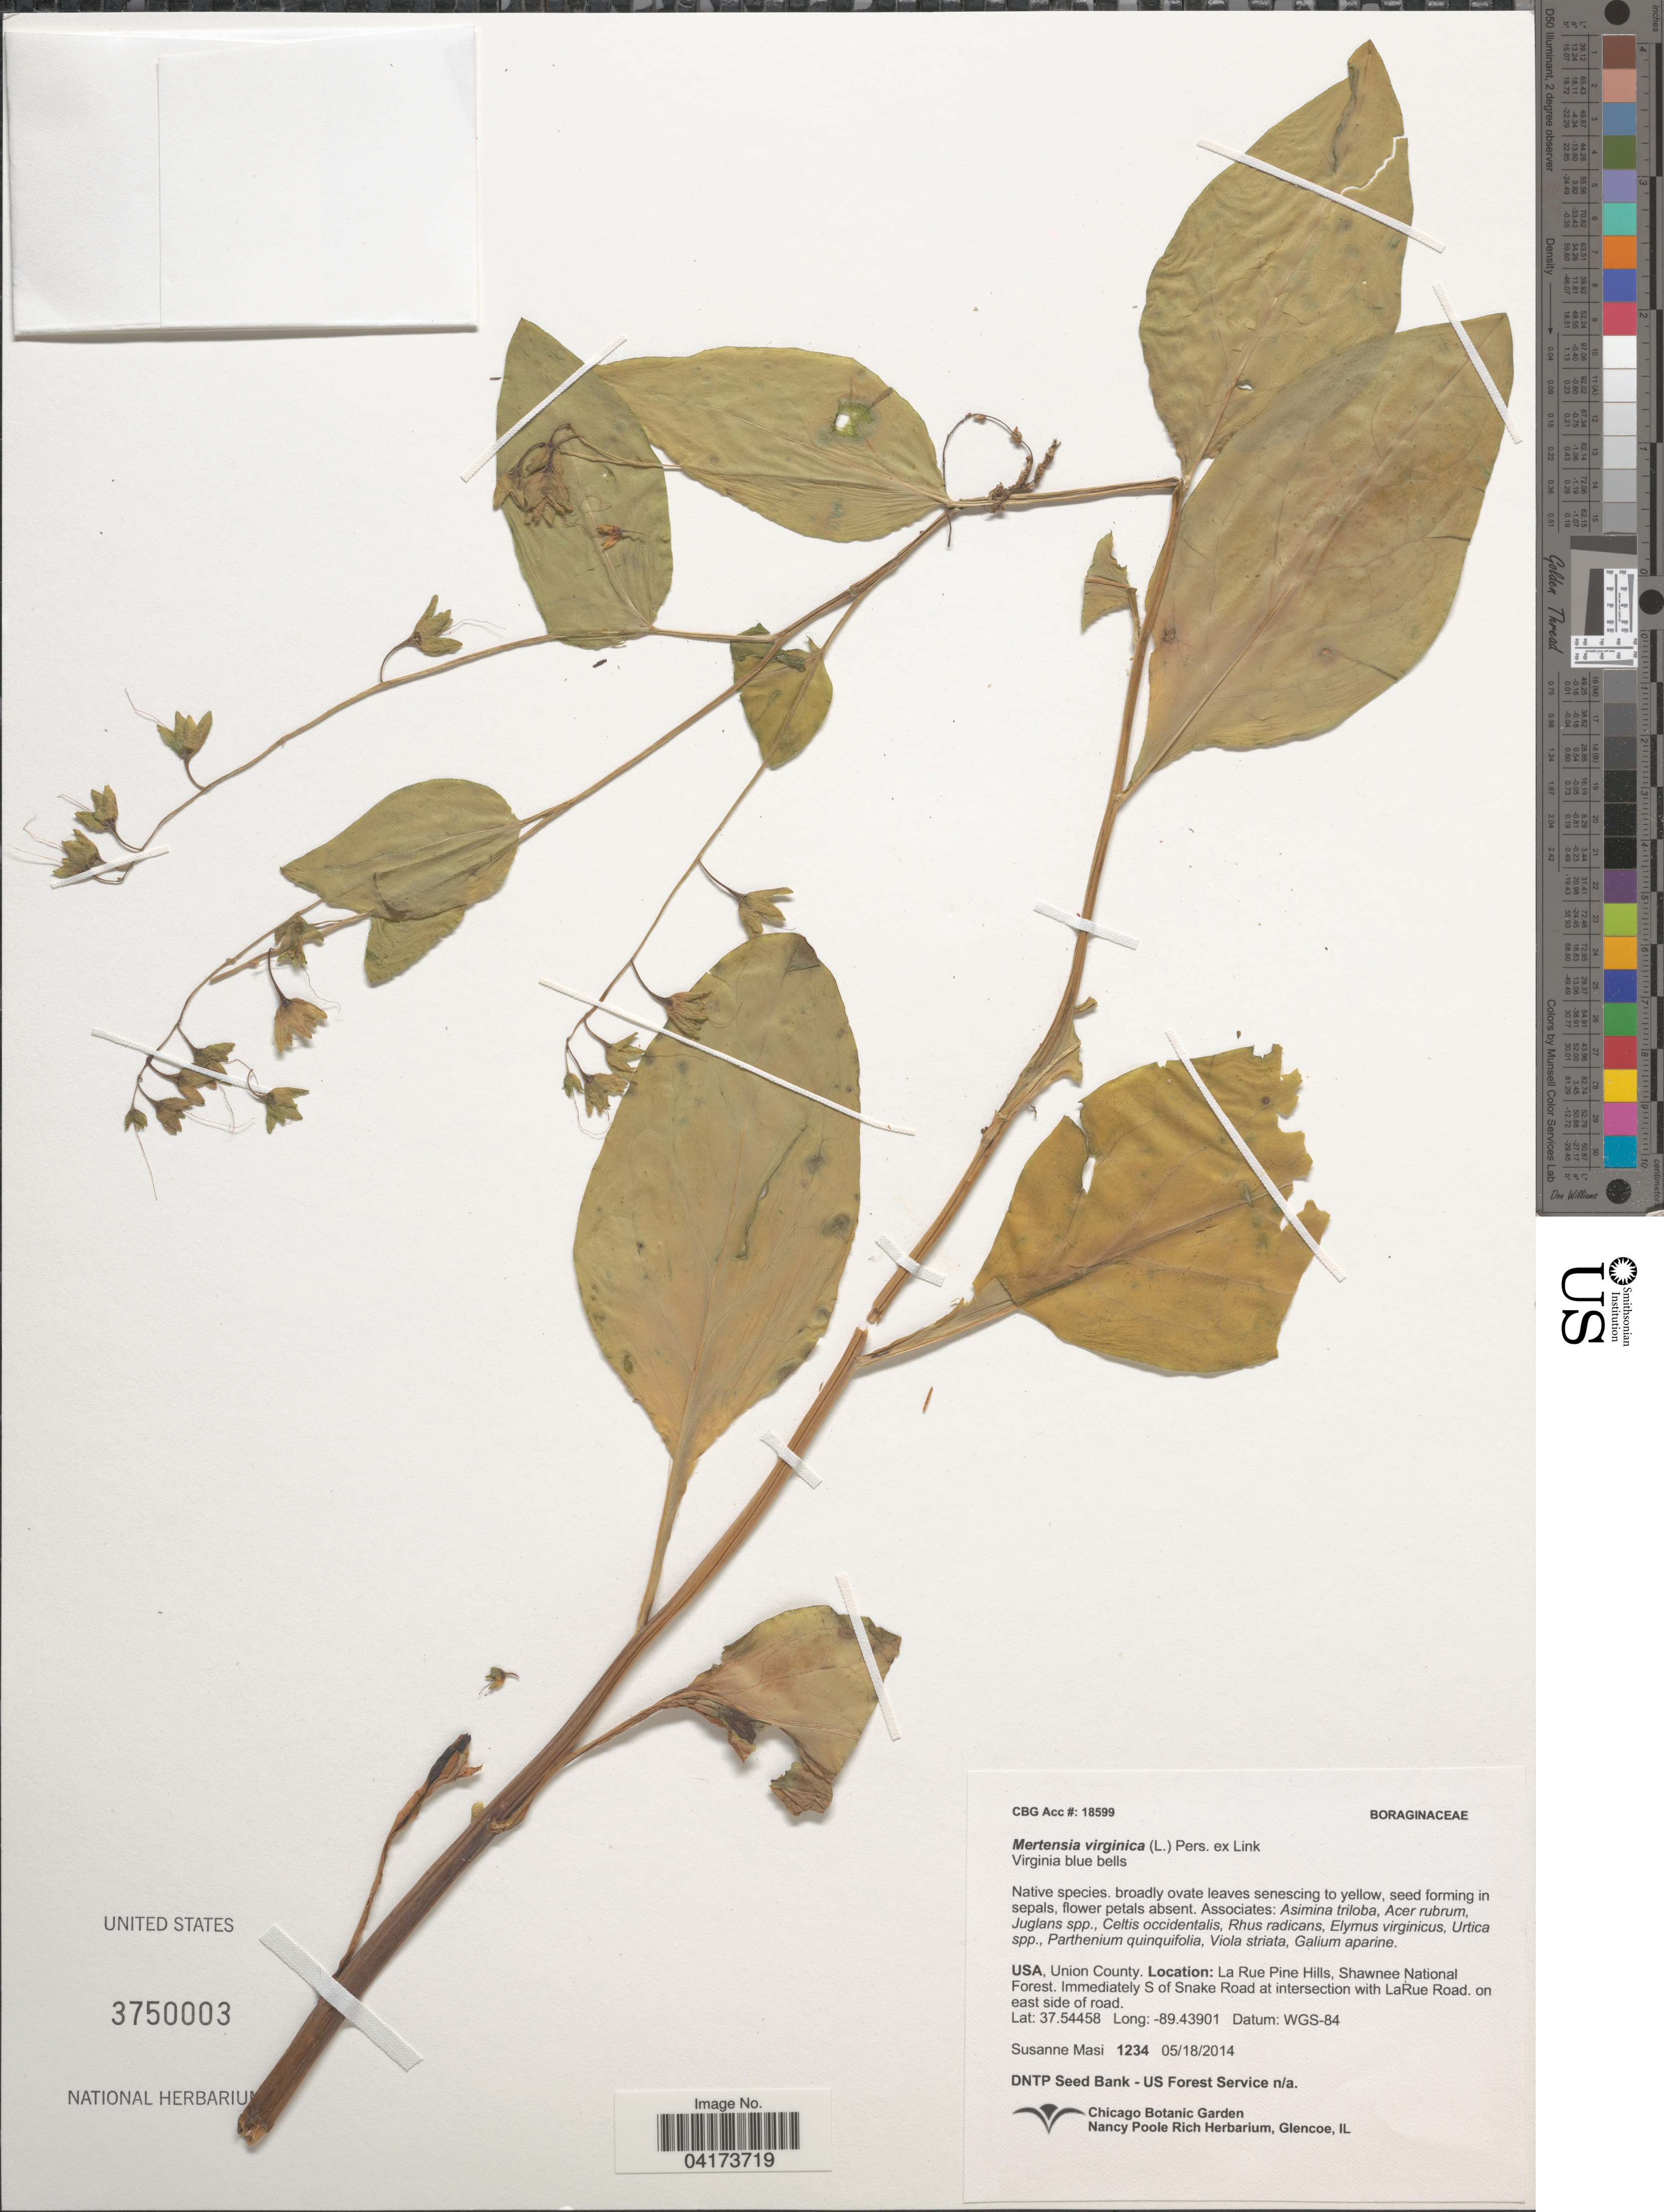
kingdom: Plantae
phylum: Tracheophyta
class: Magnoliopsida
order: Boraginales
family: Boraginaceae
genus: Mertensia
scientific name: Mertensia virginica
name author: (L.) Pers. ex Link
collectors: S. Masi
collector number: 1234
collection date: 2014-05-18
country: United States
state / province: Illinois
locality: Union County. La Rue Pine Hills, Shawnee National Forest. Immediately S of Snake Road at intersection with LaRue Road, on east side of road.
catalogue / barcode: US 3750003